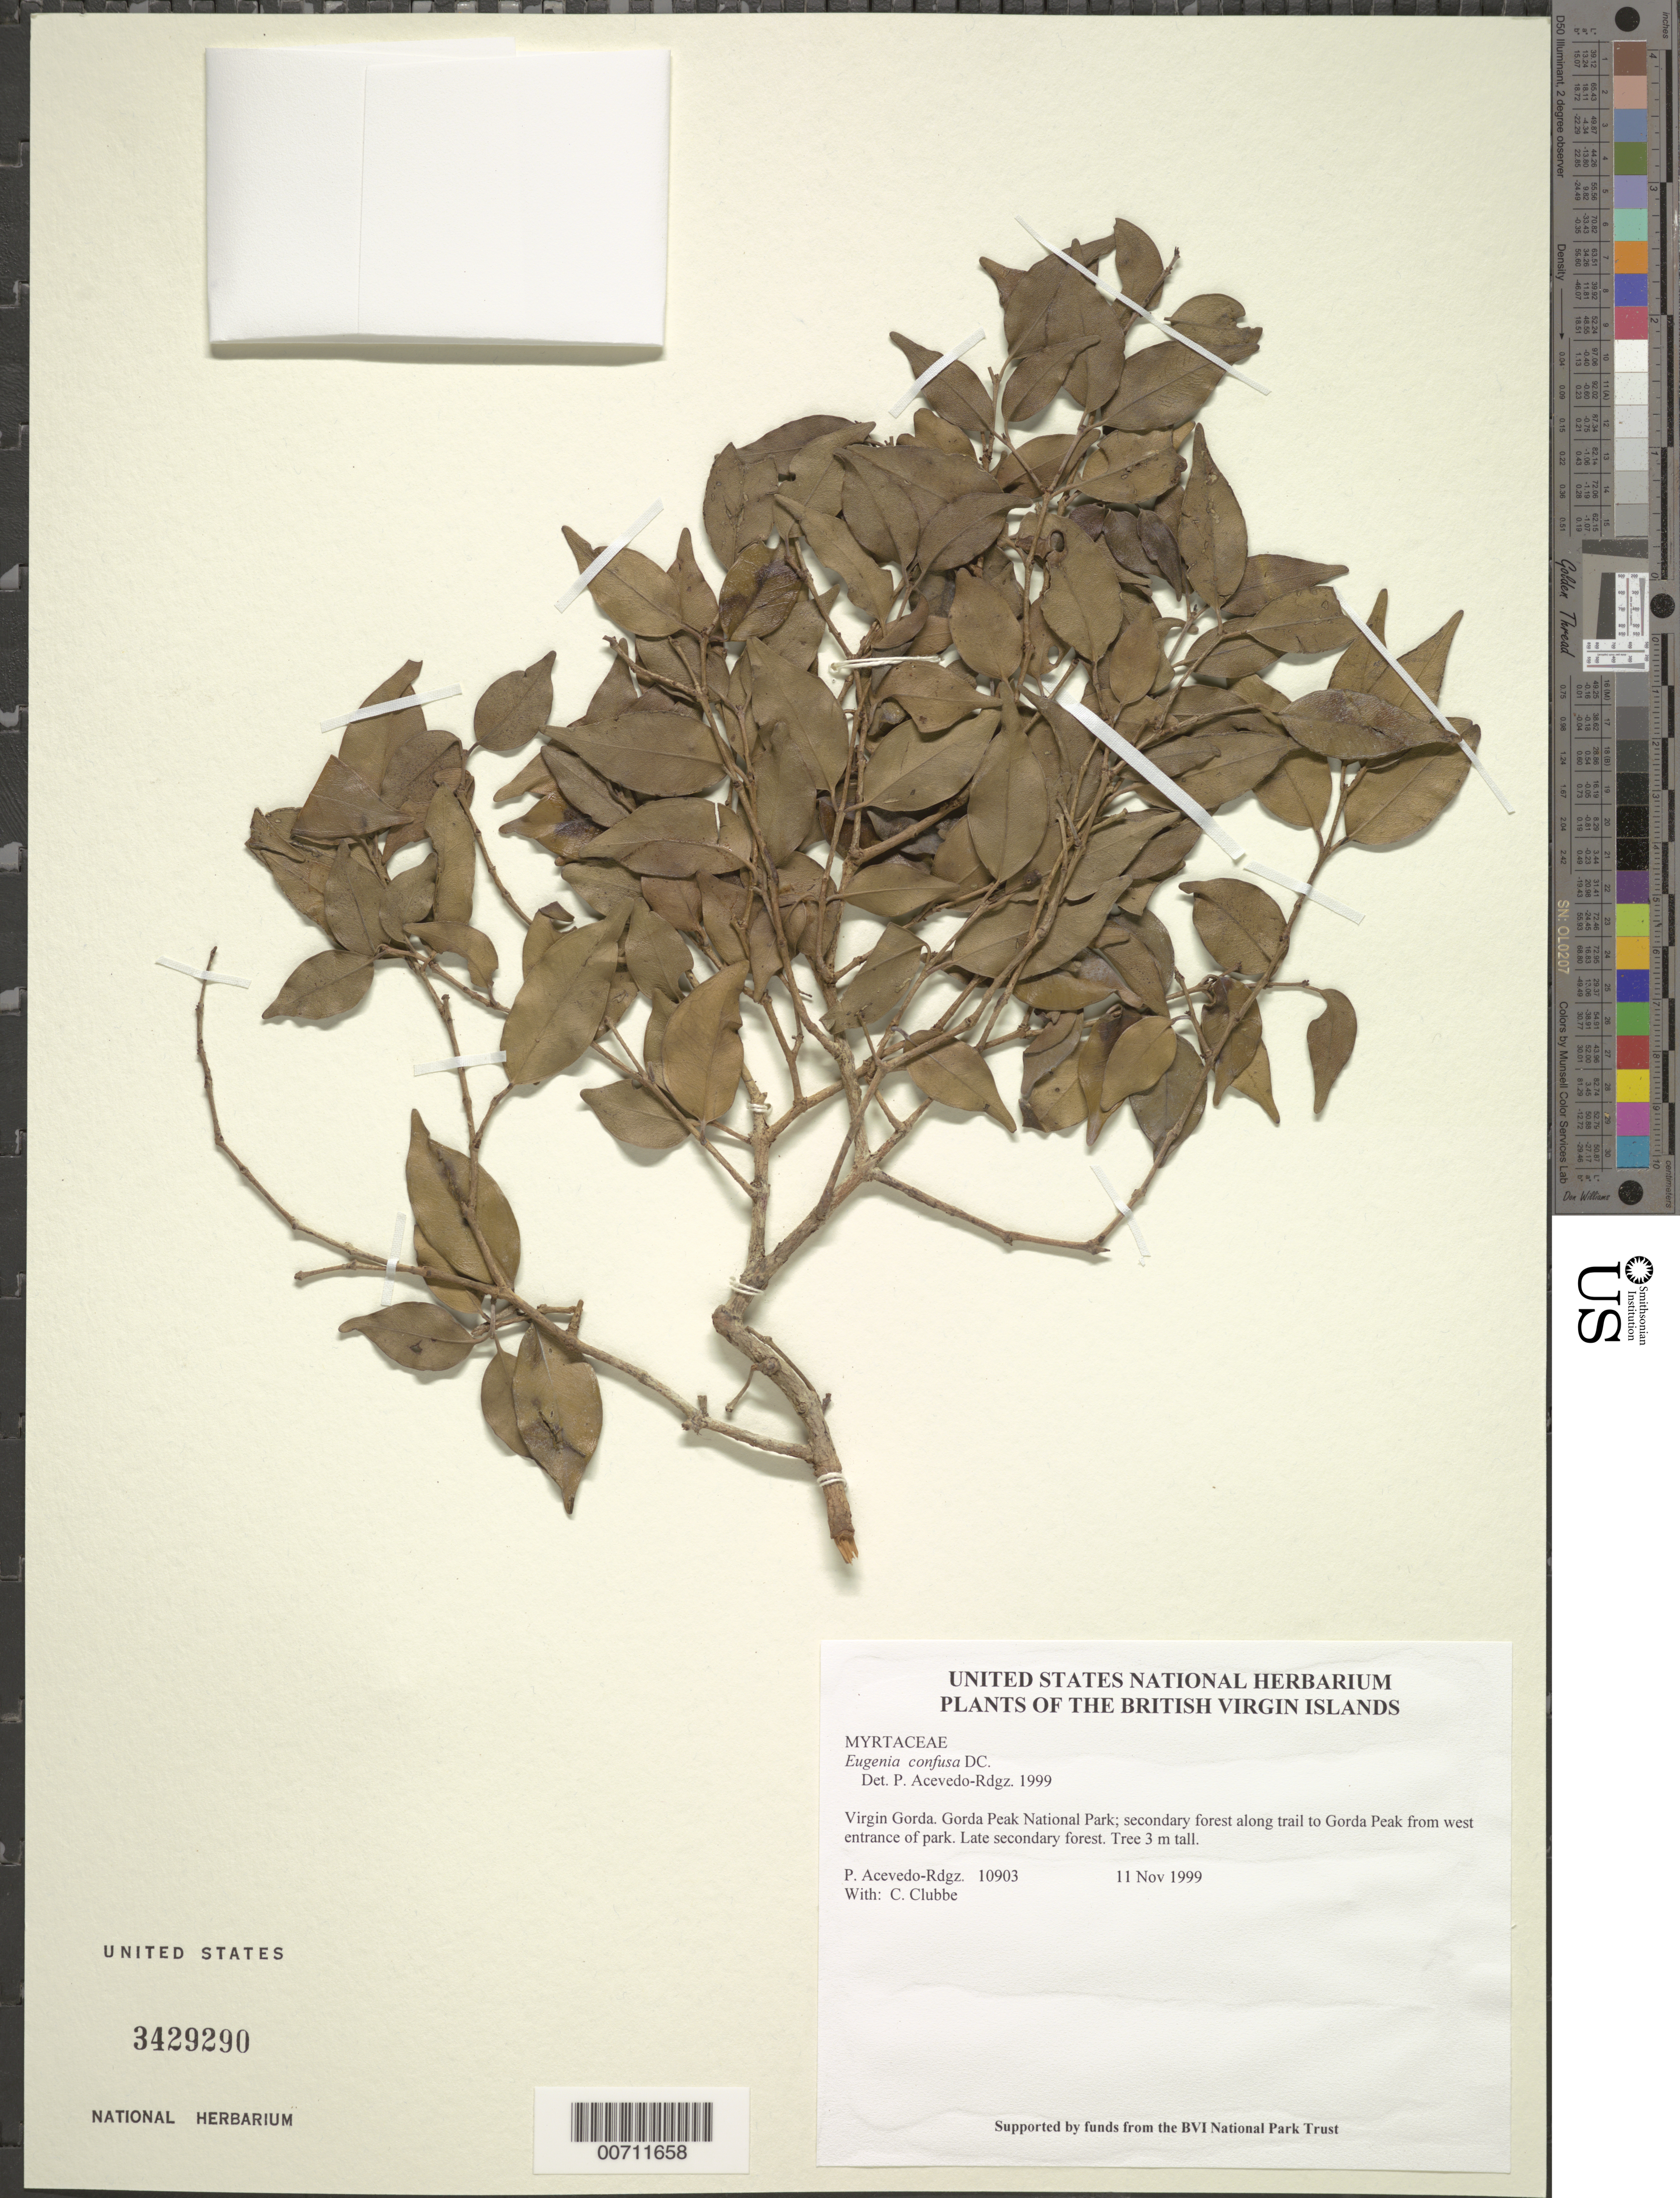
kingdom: Plantae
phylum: Tracheophyta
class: Magnoliopsida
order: Myrtales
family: Myrtaceae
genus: Eugenia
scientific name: Eugenia confusa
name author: DC.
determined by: Acevedo-Rodríguez, P., (BOT), Smithsonian Institution - National Museum of Natural History (UNITED STATES)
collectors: P. Acevedo-Rodr., C. Clubbe, M. Gillman & C. Hankamer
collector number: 10903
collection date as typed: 11 Nov 1999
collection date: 1999-11-11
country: British Virgin Islands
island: Virgin Gorda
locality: Gorda Peak National Park; secondary forest along trail to Gorda Peak from west entrance of park.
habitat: Late secondary forest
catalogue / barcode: US 3429290